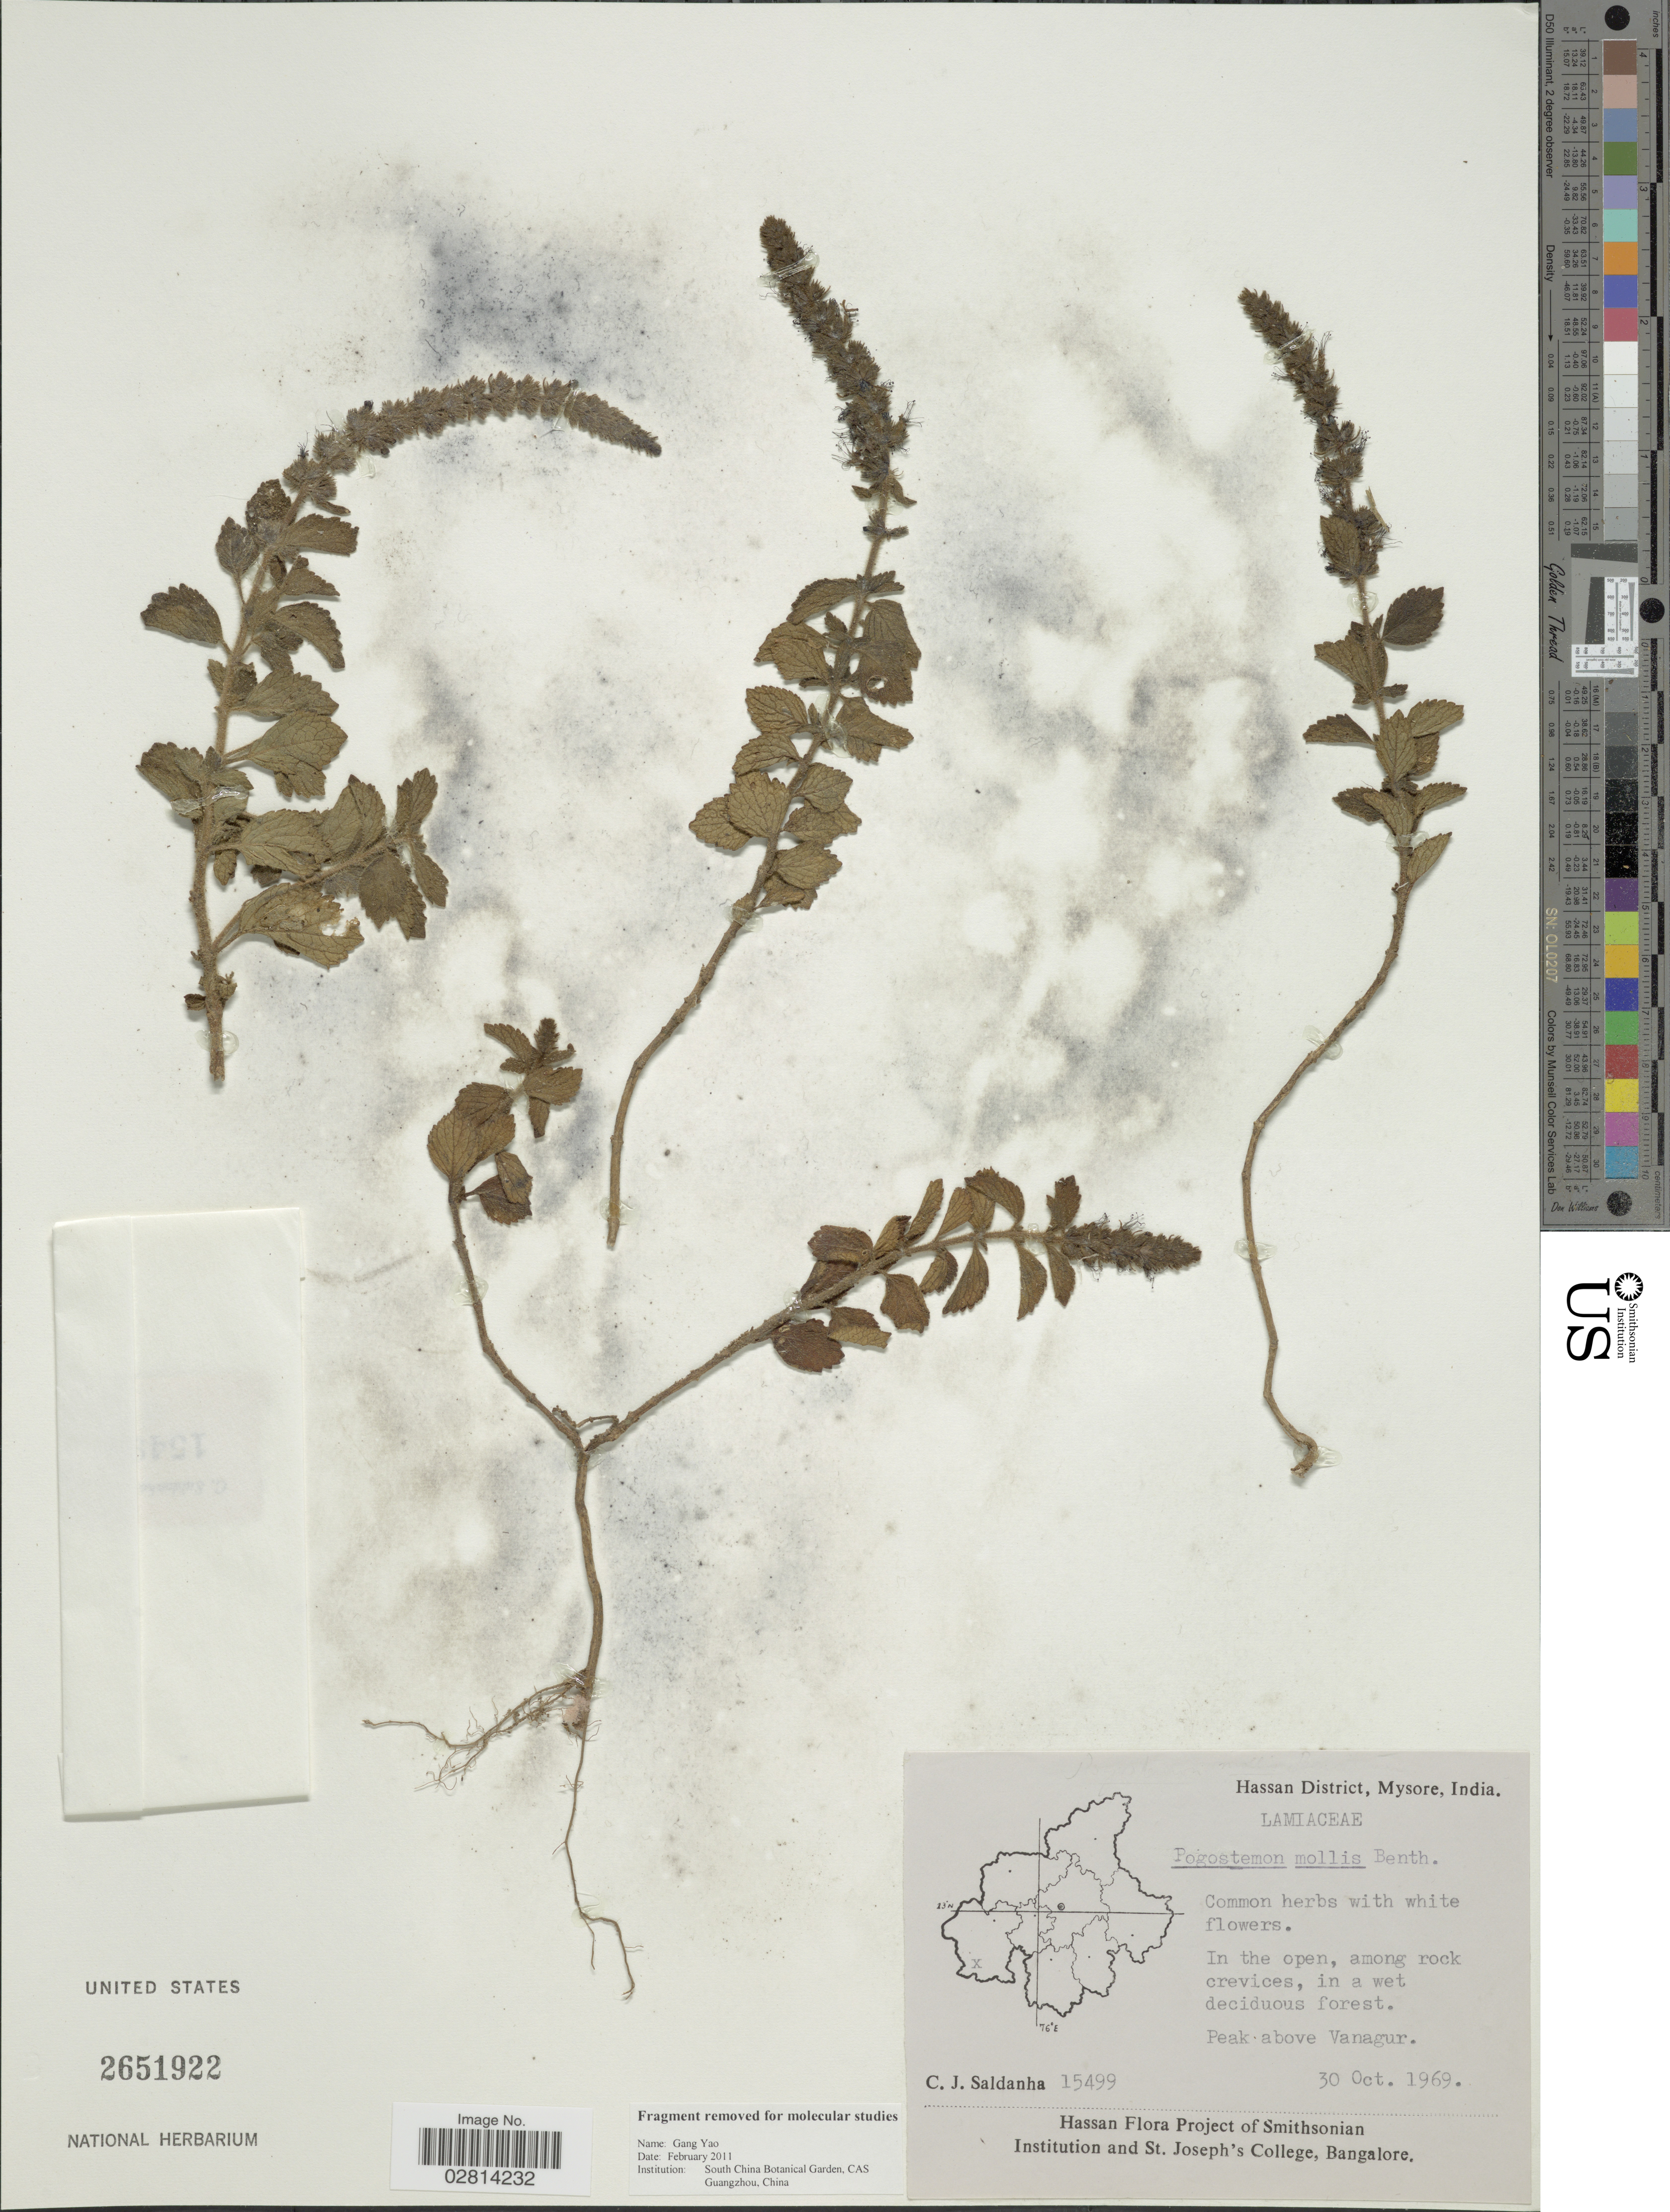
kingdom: Plantae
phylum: Tracheophyta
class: Magnoliopsida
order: Lamiales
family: Lamiaceae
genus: Pogostemon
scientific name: Pogostemon mollis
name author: Benth.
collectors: C. J. Saldanha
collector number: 15499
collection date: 1969-10-30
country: India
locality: Hassan District, Mysore. Peak above Vanagur.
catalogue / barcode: US 2651922